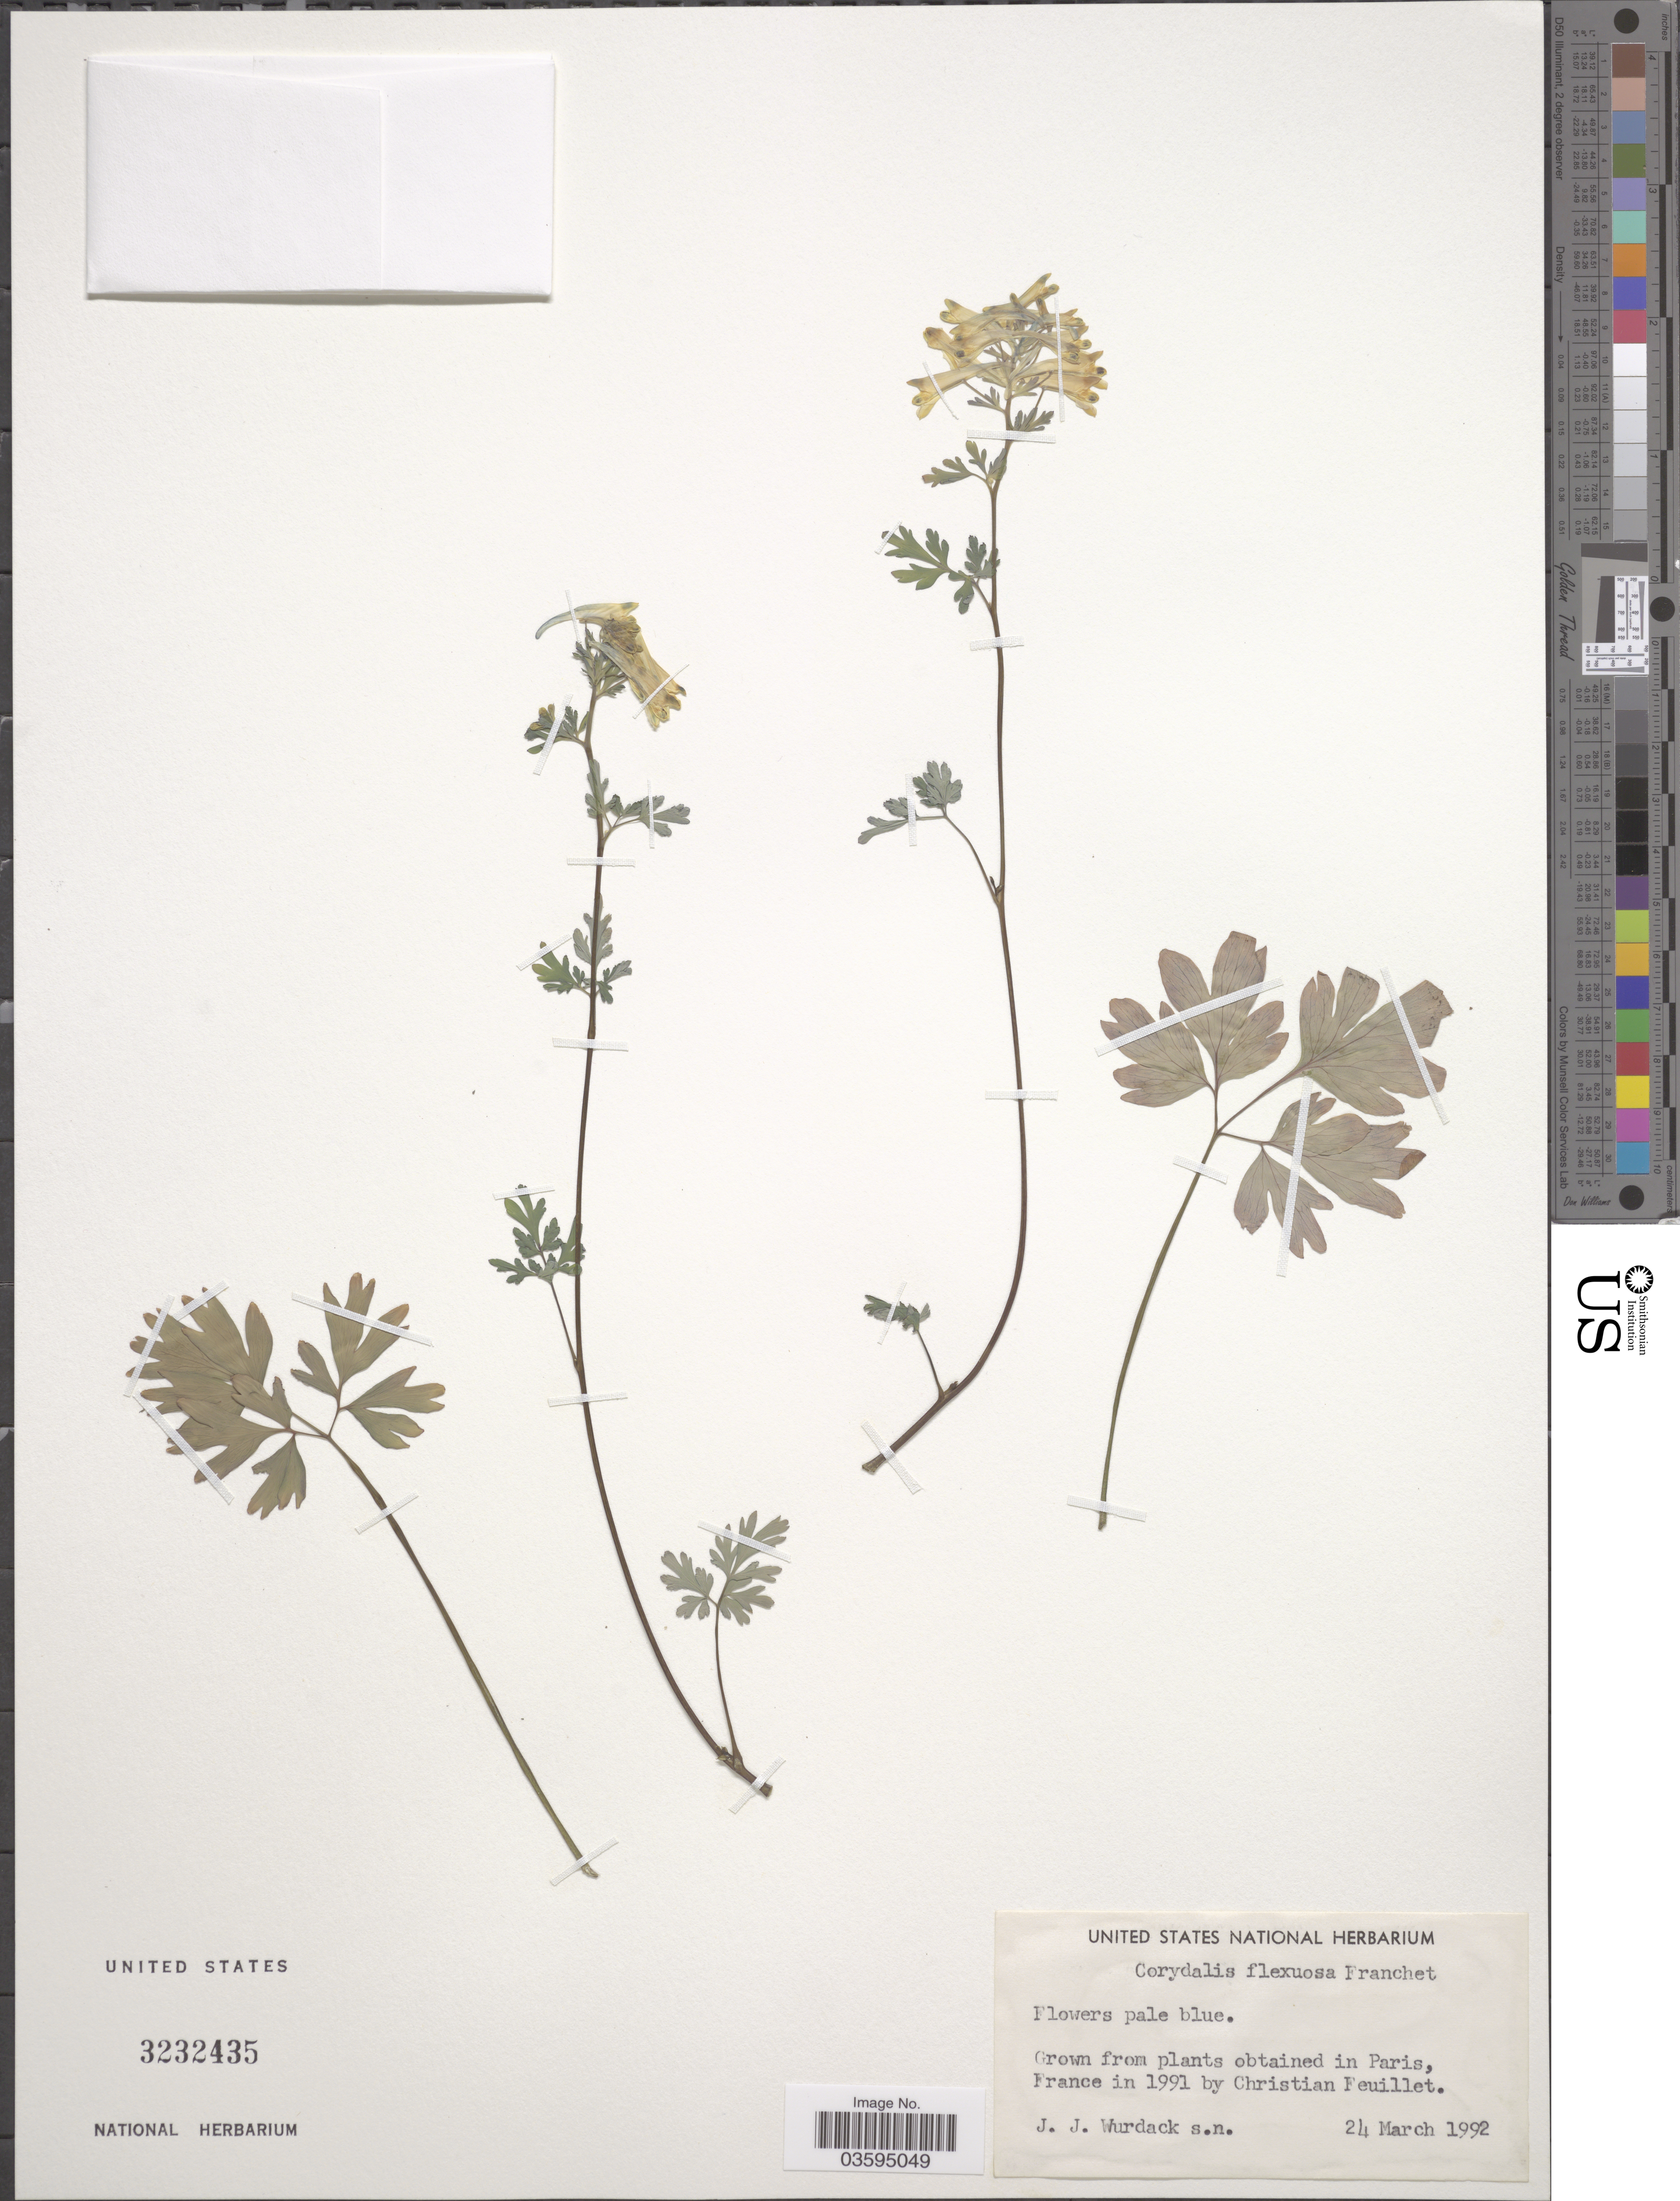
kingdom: Plantae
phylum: Tracheophyta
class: Magnoliopsida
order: Ranunculales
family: Papaveraceae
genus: Corydalis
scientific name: Corydalis flexuosa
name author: Franch.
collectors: J. J. Wurdack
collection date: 1992-03-24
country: France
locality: Paris, France.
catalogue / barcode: US 3232435